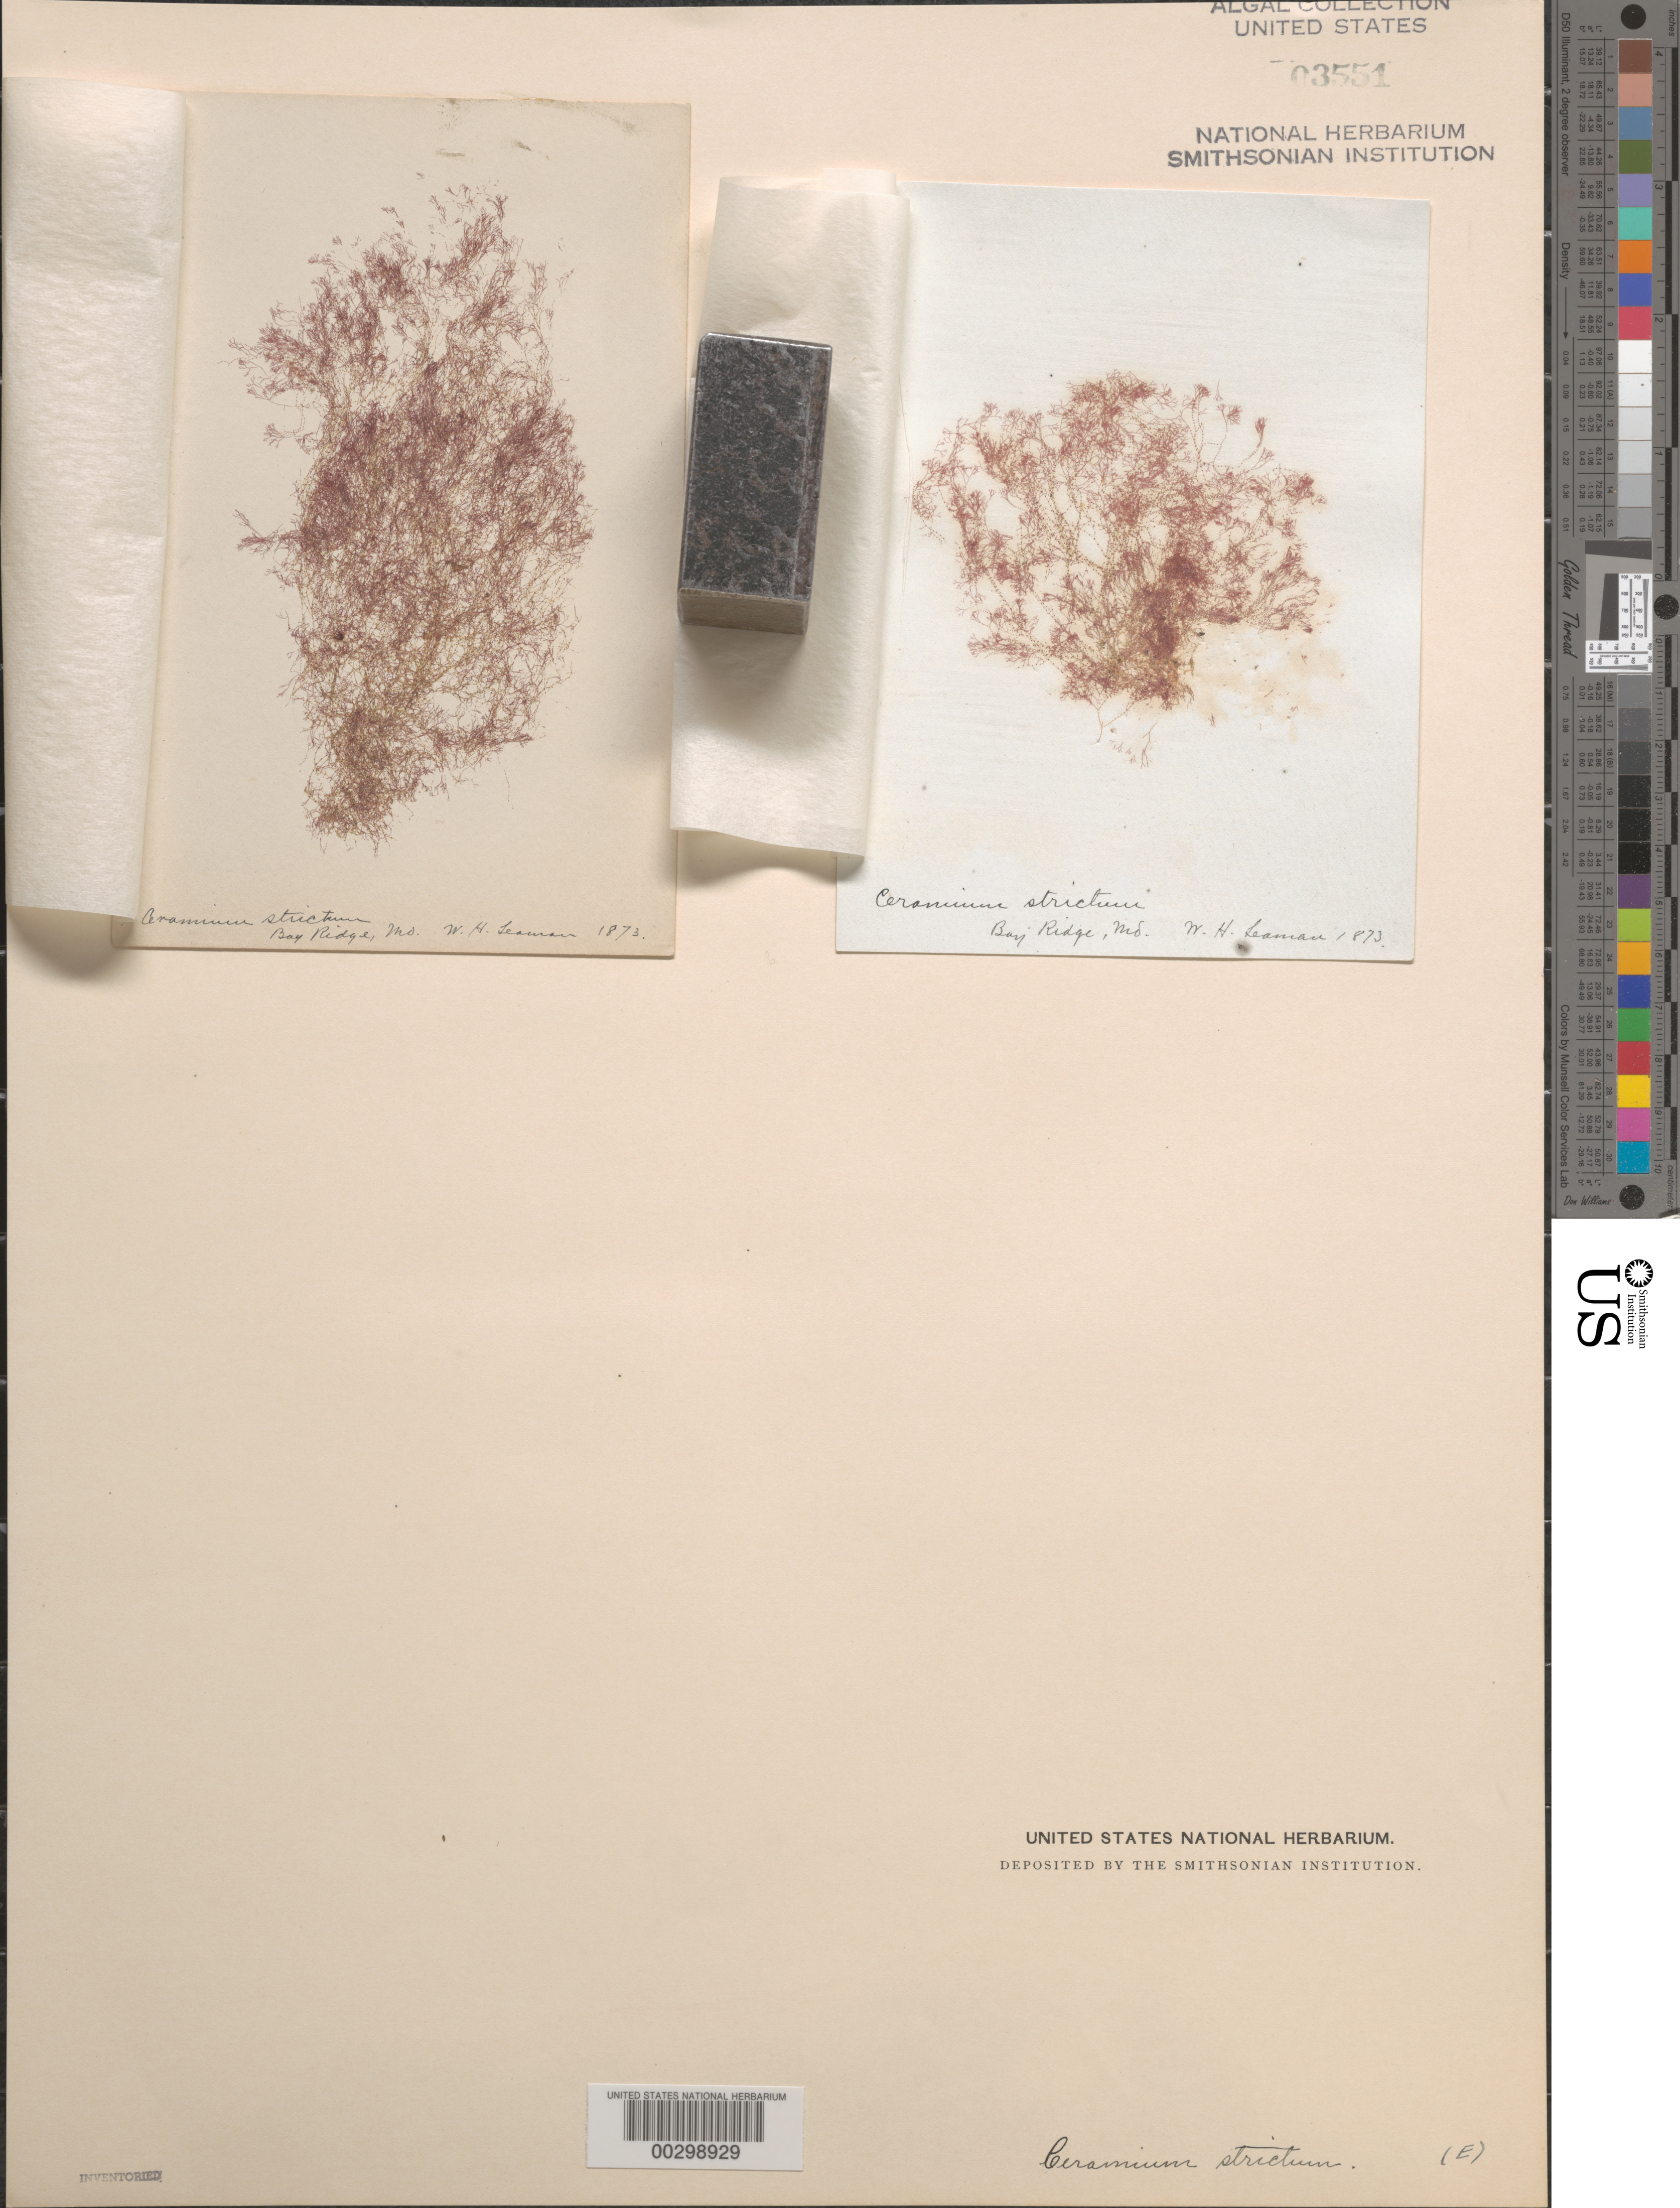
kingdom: Plantae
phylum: Rhodophyta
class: Florideophyceae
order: Ceramiales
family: Ceramiaceae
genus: Ceramium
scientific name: Ceramium strictum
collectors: W. Seaman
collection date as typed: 1873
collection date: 1873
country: United States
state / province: Maryland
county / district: Anne Arundel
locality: Bay Ridge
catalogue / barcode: US 3551